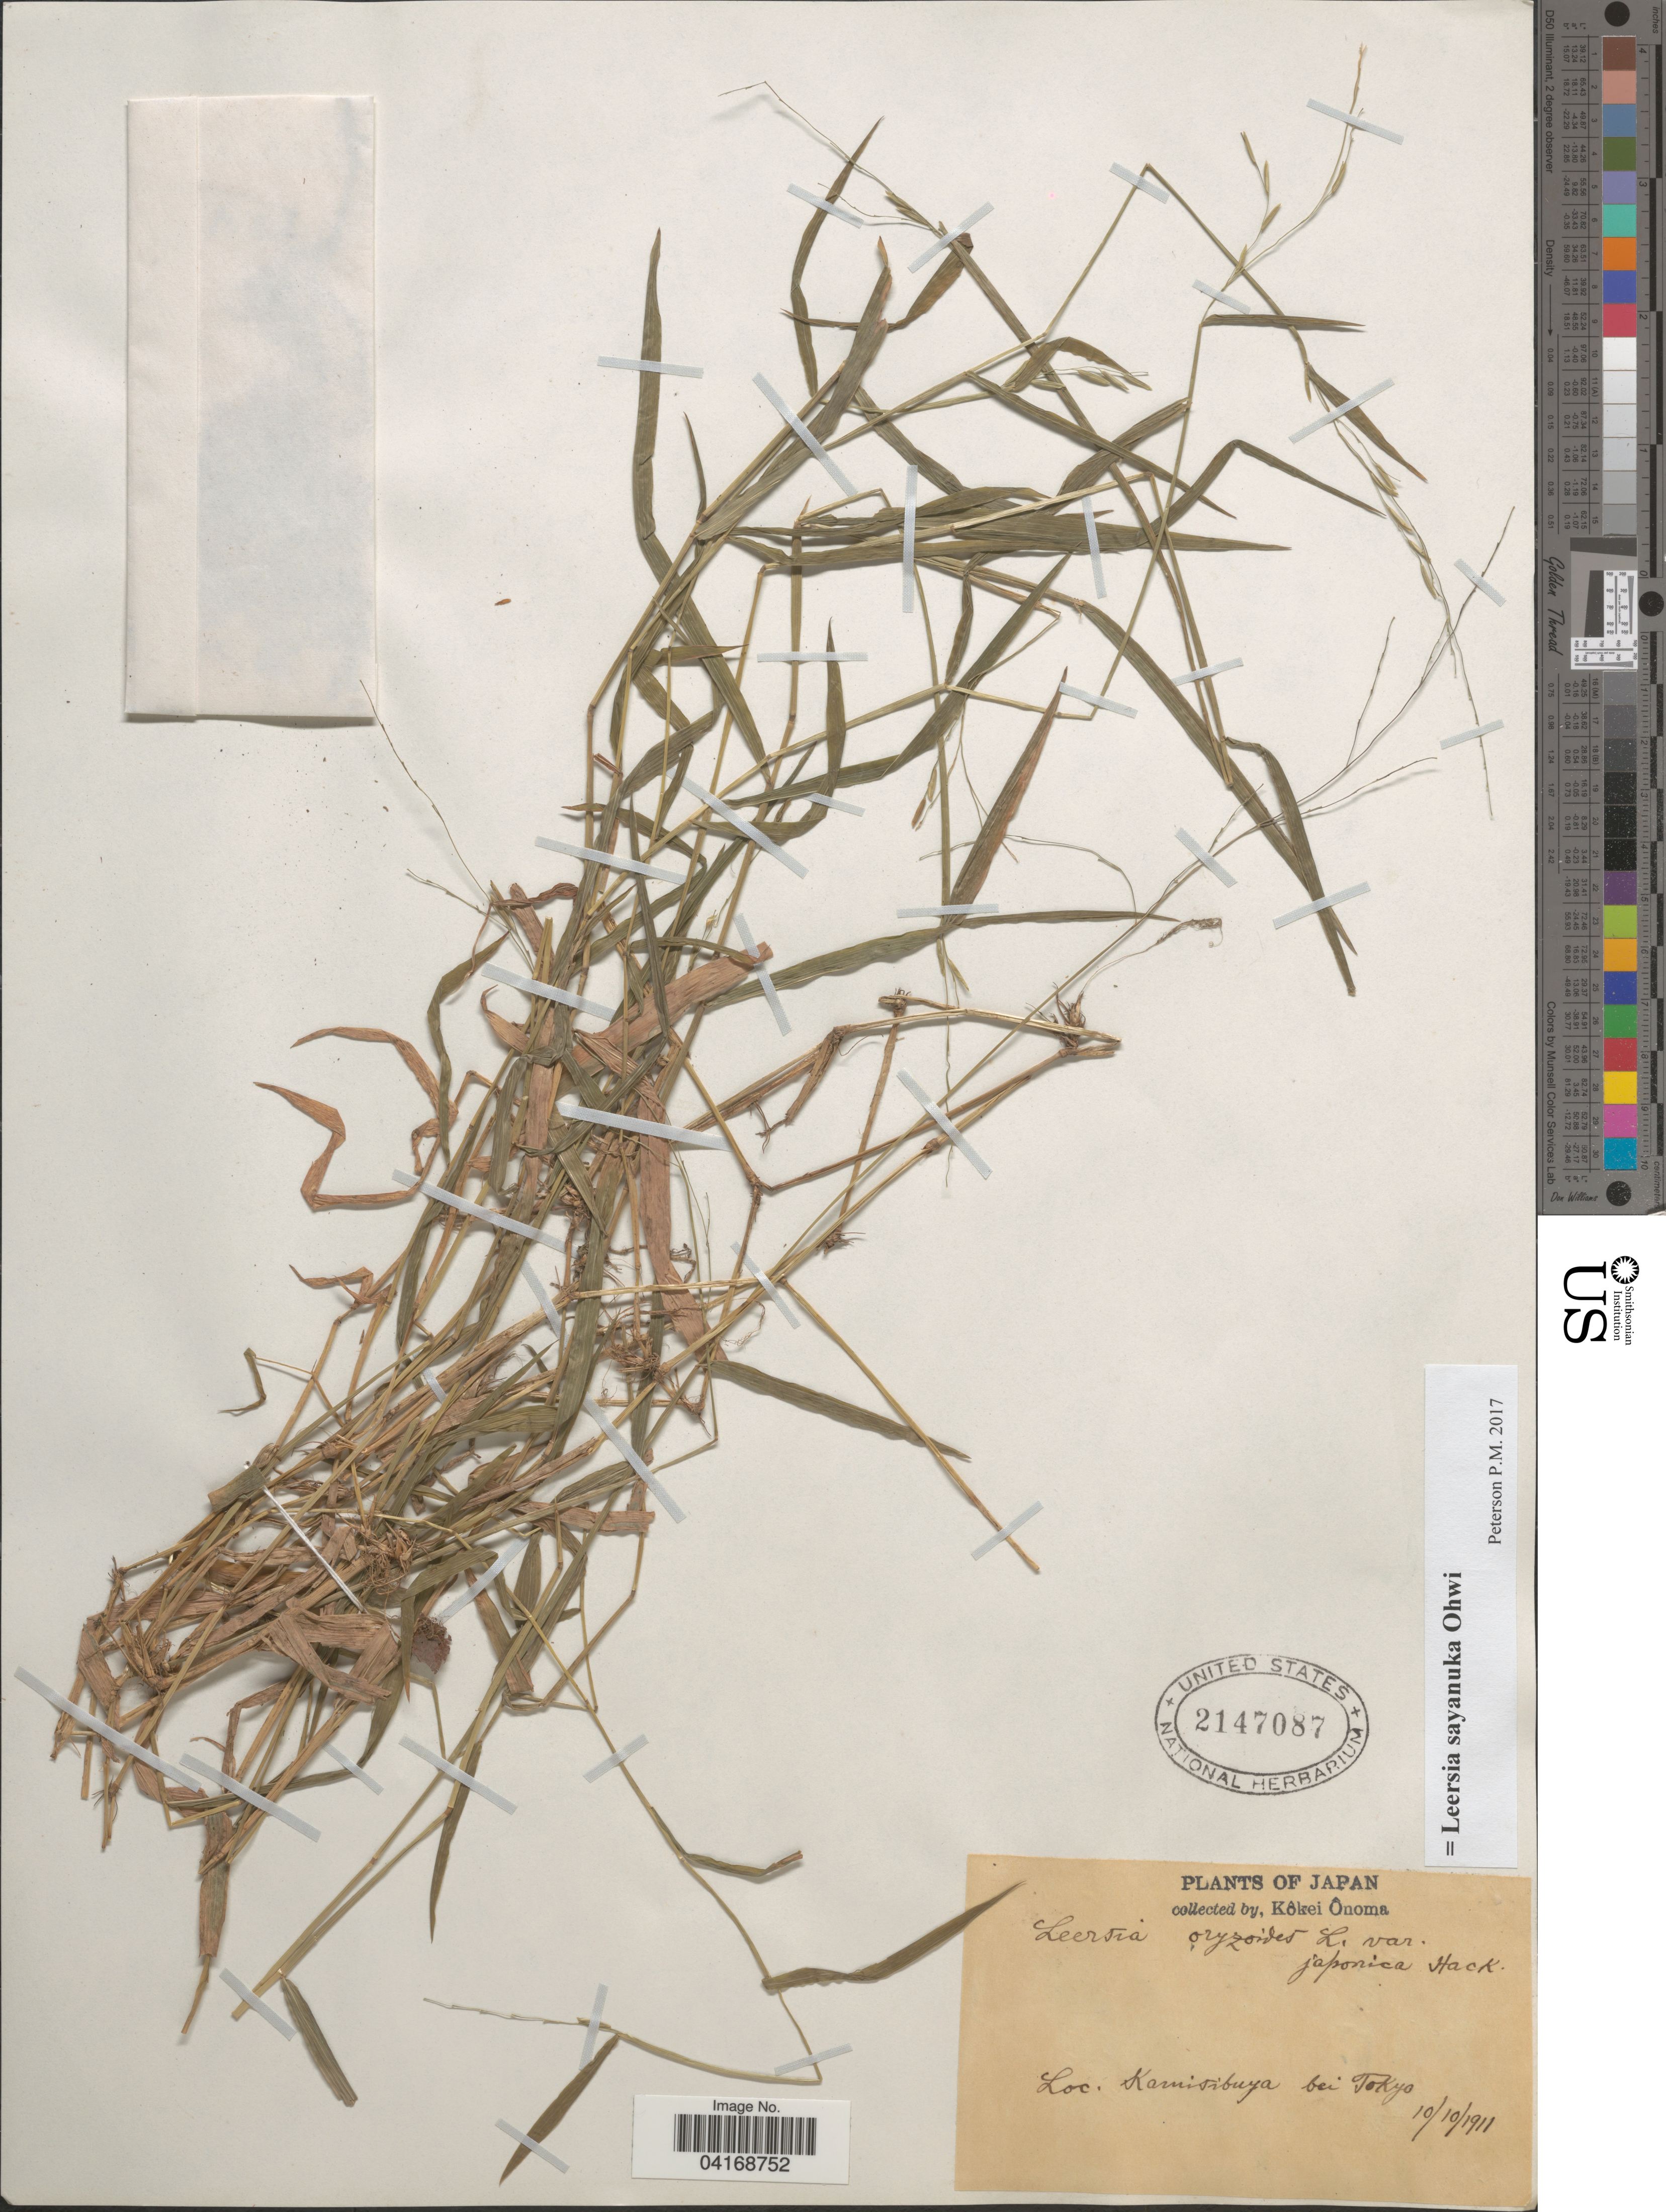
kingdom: Plantae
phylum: Tracheophyta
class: Liliopsida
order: Poales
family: Poaceae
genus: Leersia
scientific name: Leersia sayanuka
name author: Ohwi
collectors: K. Onoma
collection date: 1911-10-10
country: Japan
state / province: Tokyo, Federal City of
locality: Kamisibuya bei Tokyo.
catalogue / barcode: US 2147087